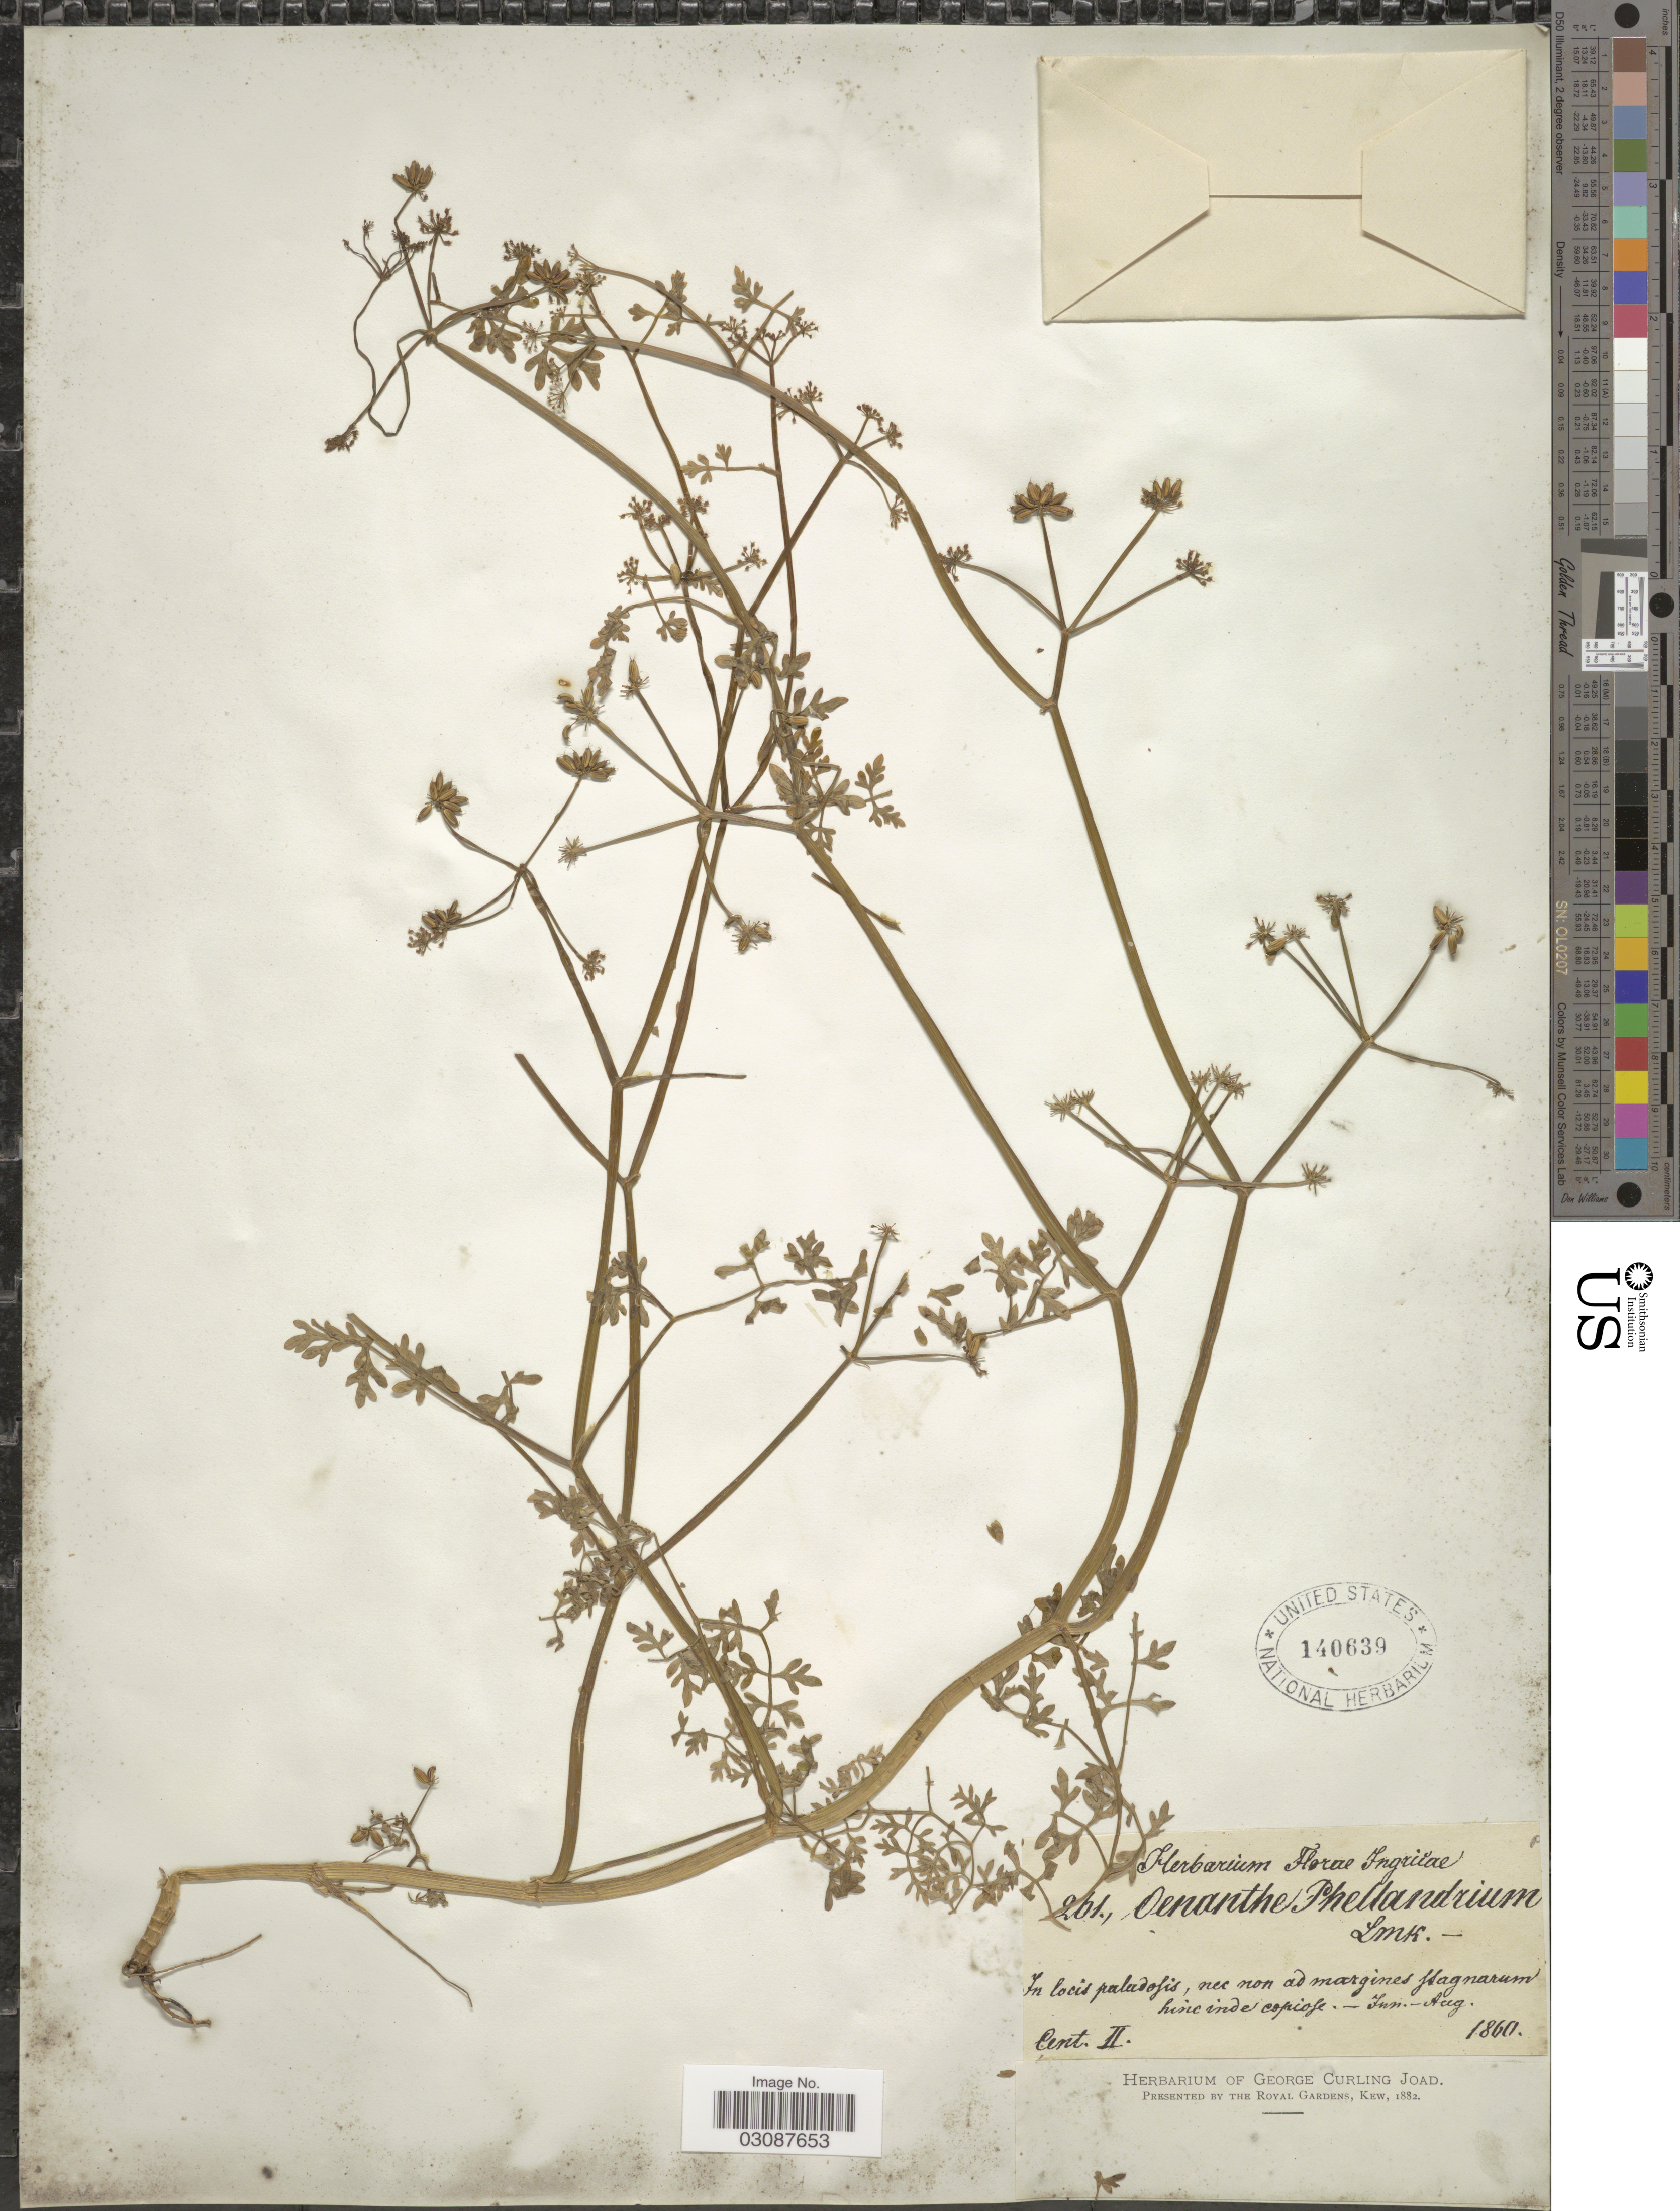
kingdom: Plantae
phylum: Tracheophyta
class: Magnoliopsida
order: Apiales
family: Apiaceae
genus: Oenanthe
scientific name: Oenanthe phellandrim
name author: Lam.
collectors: ex herb. Florae Ingricae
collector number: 261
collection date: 1860-06/1860-08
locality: In locis paludosis, nec non ad margines stagnarum lesic inde copiose.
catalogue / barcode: US 140639